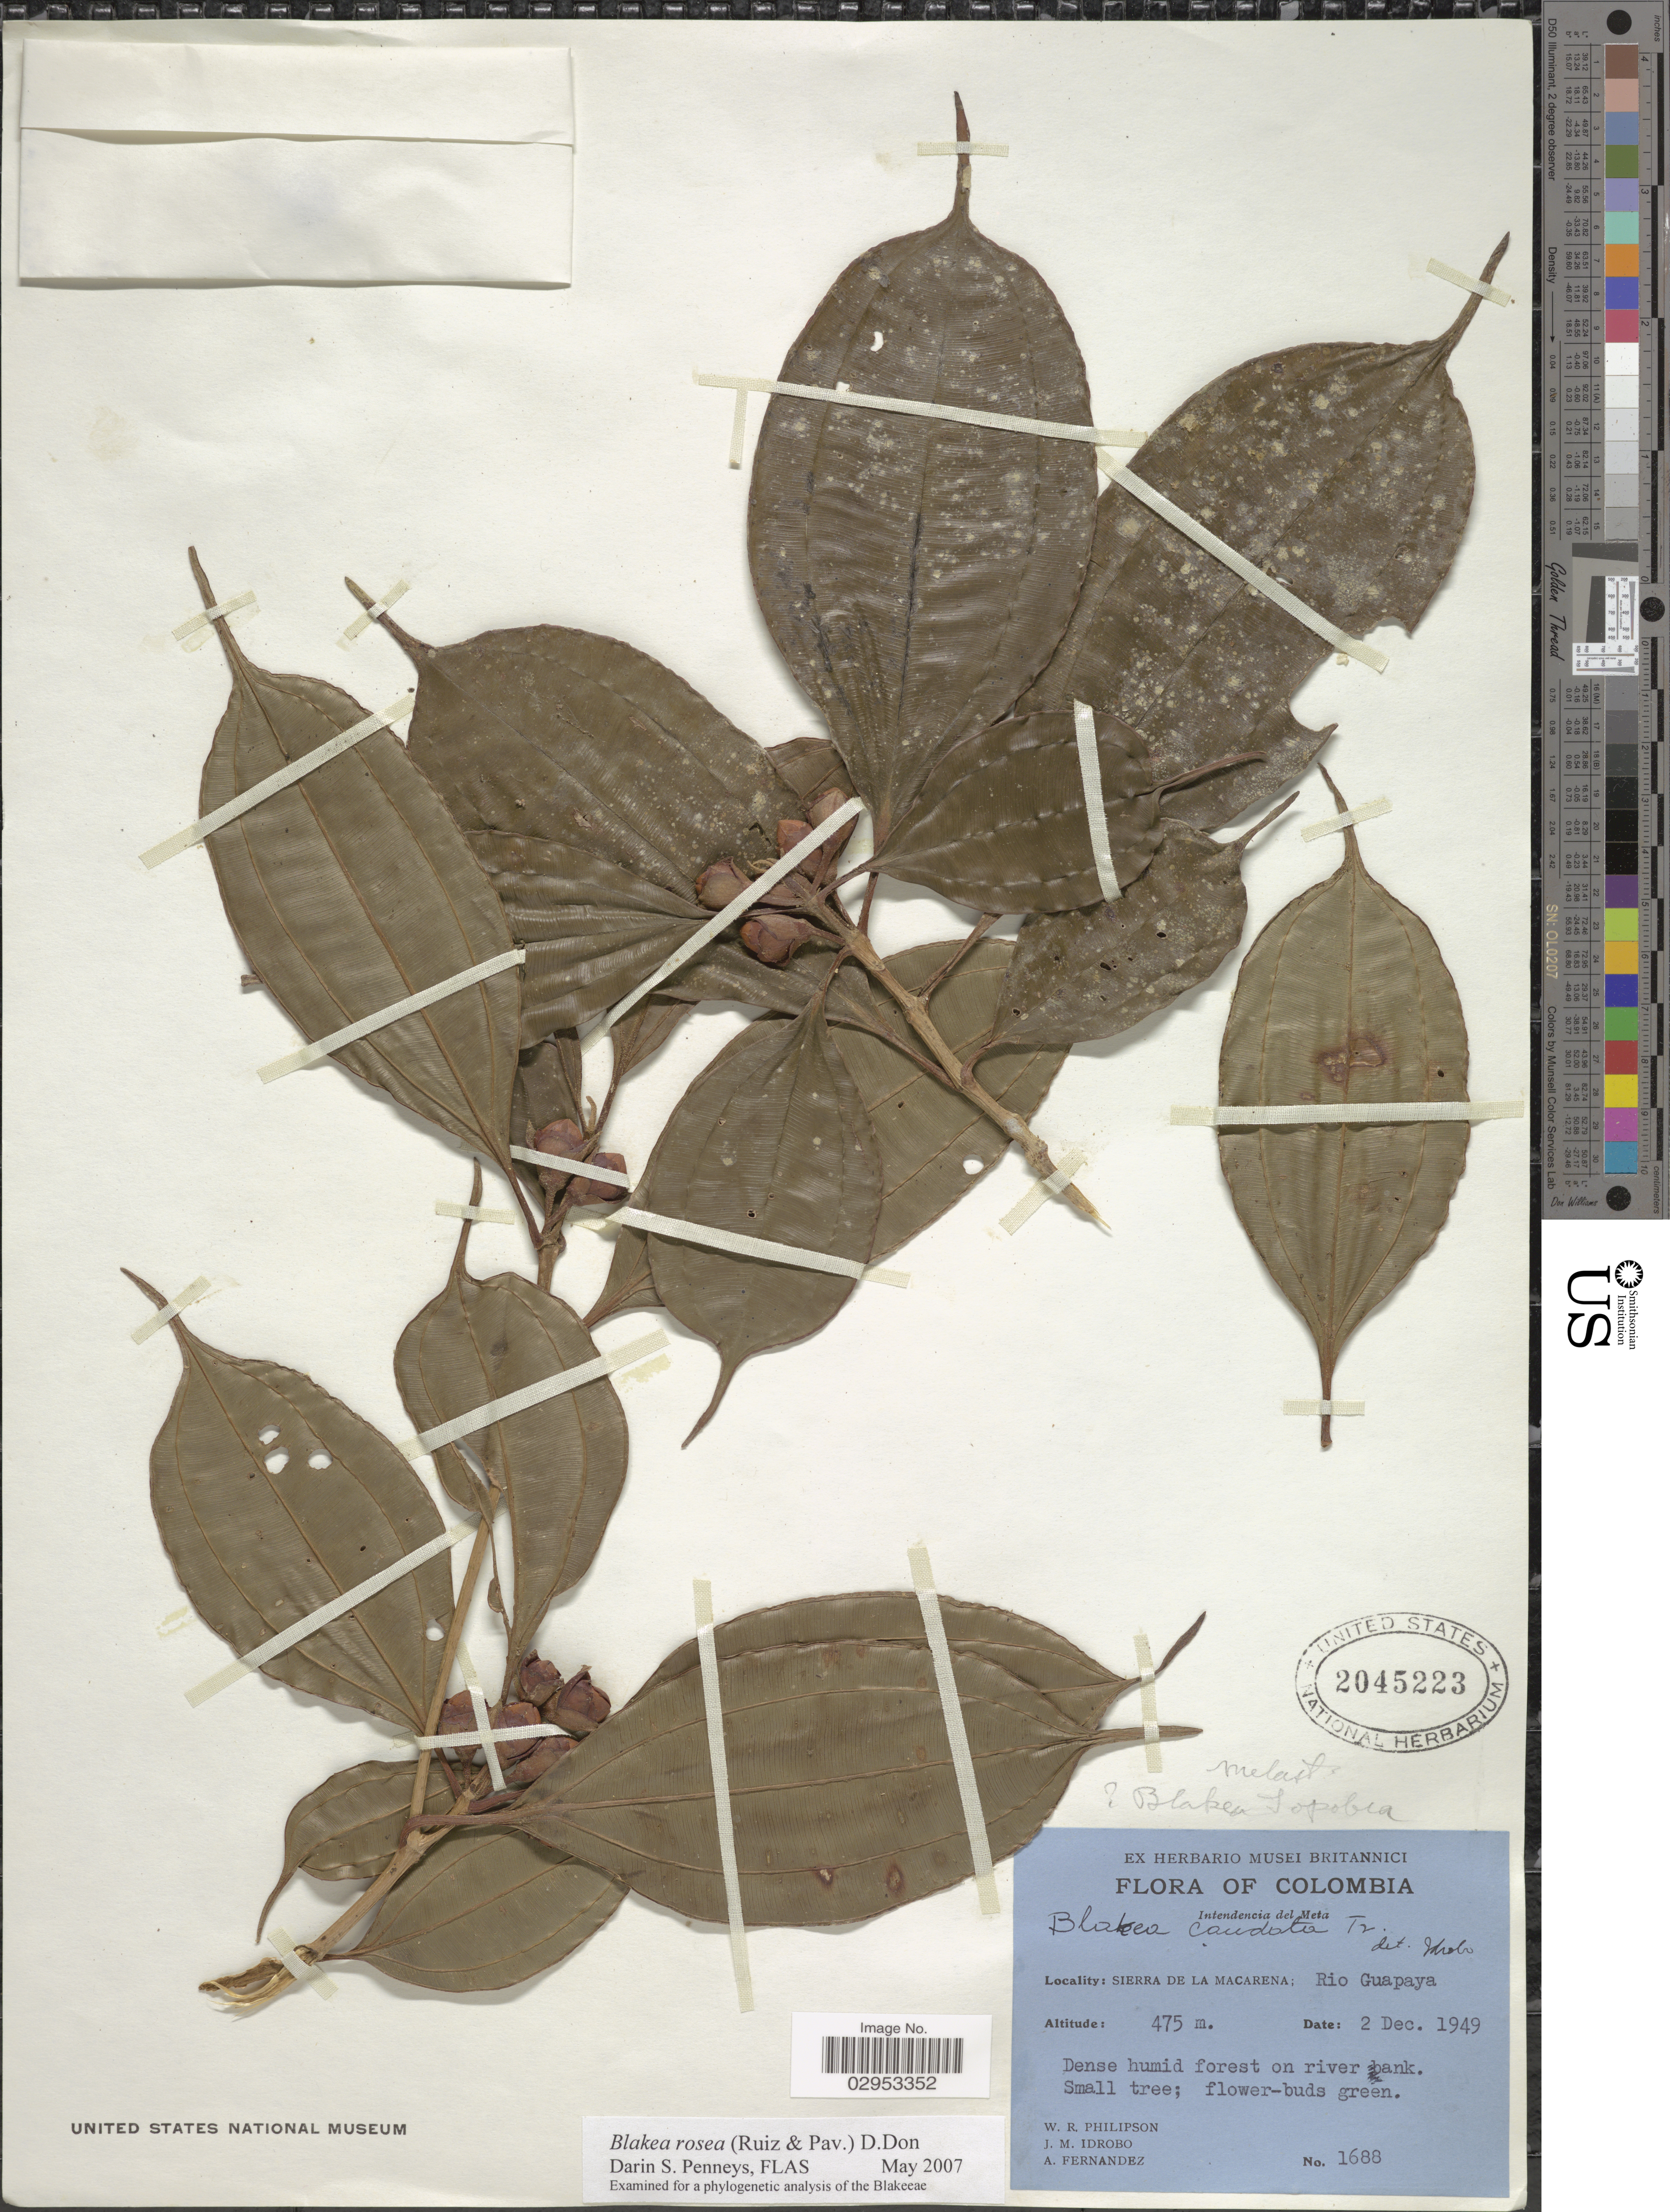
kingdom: Plantae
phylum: Tracheophyta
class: Magnoliopsida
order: Myrtales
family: Melastomataceae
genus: Blakea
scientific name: Blakea rosea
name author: D. Don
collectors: W. R. Philipson, J. M. Idrobo & A. Fernandez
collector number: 1688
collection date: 1949-12-02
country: Colombia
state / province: Meta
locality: Intendencia del Meta. Sierra de la Macaerena; Rio Guapaya.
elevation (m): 475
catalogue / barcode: US 2045223